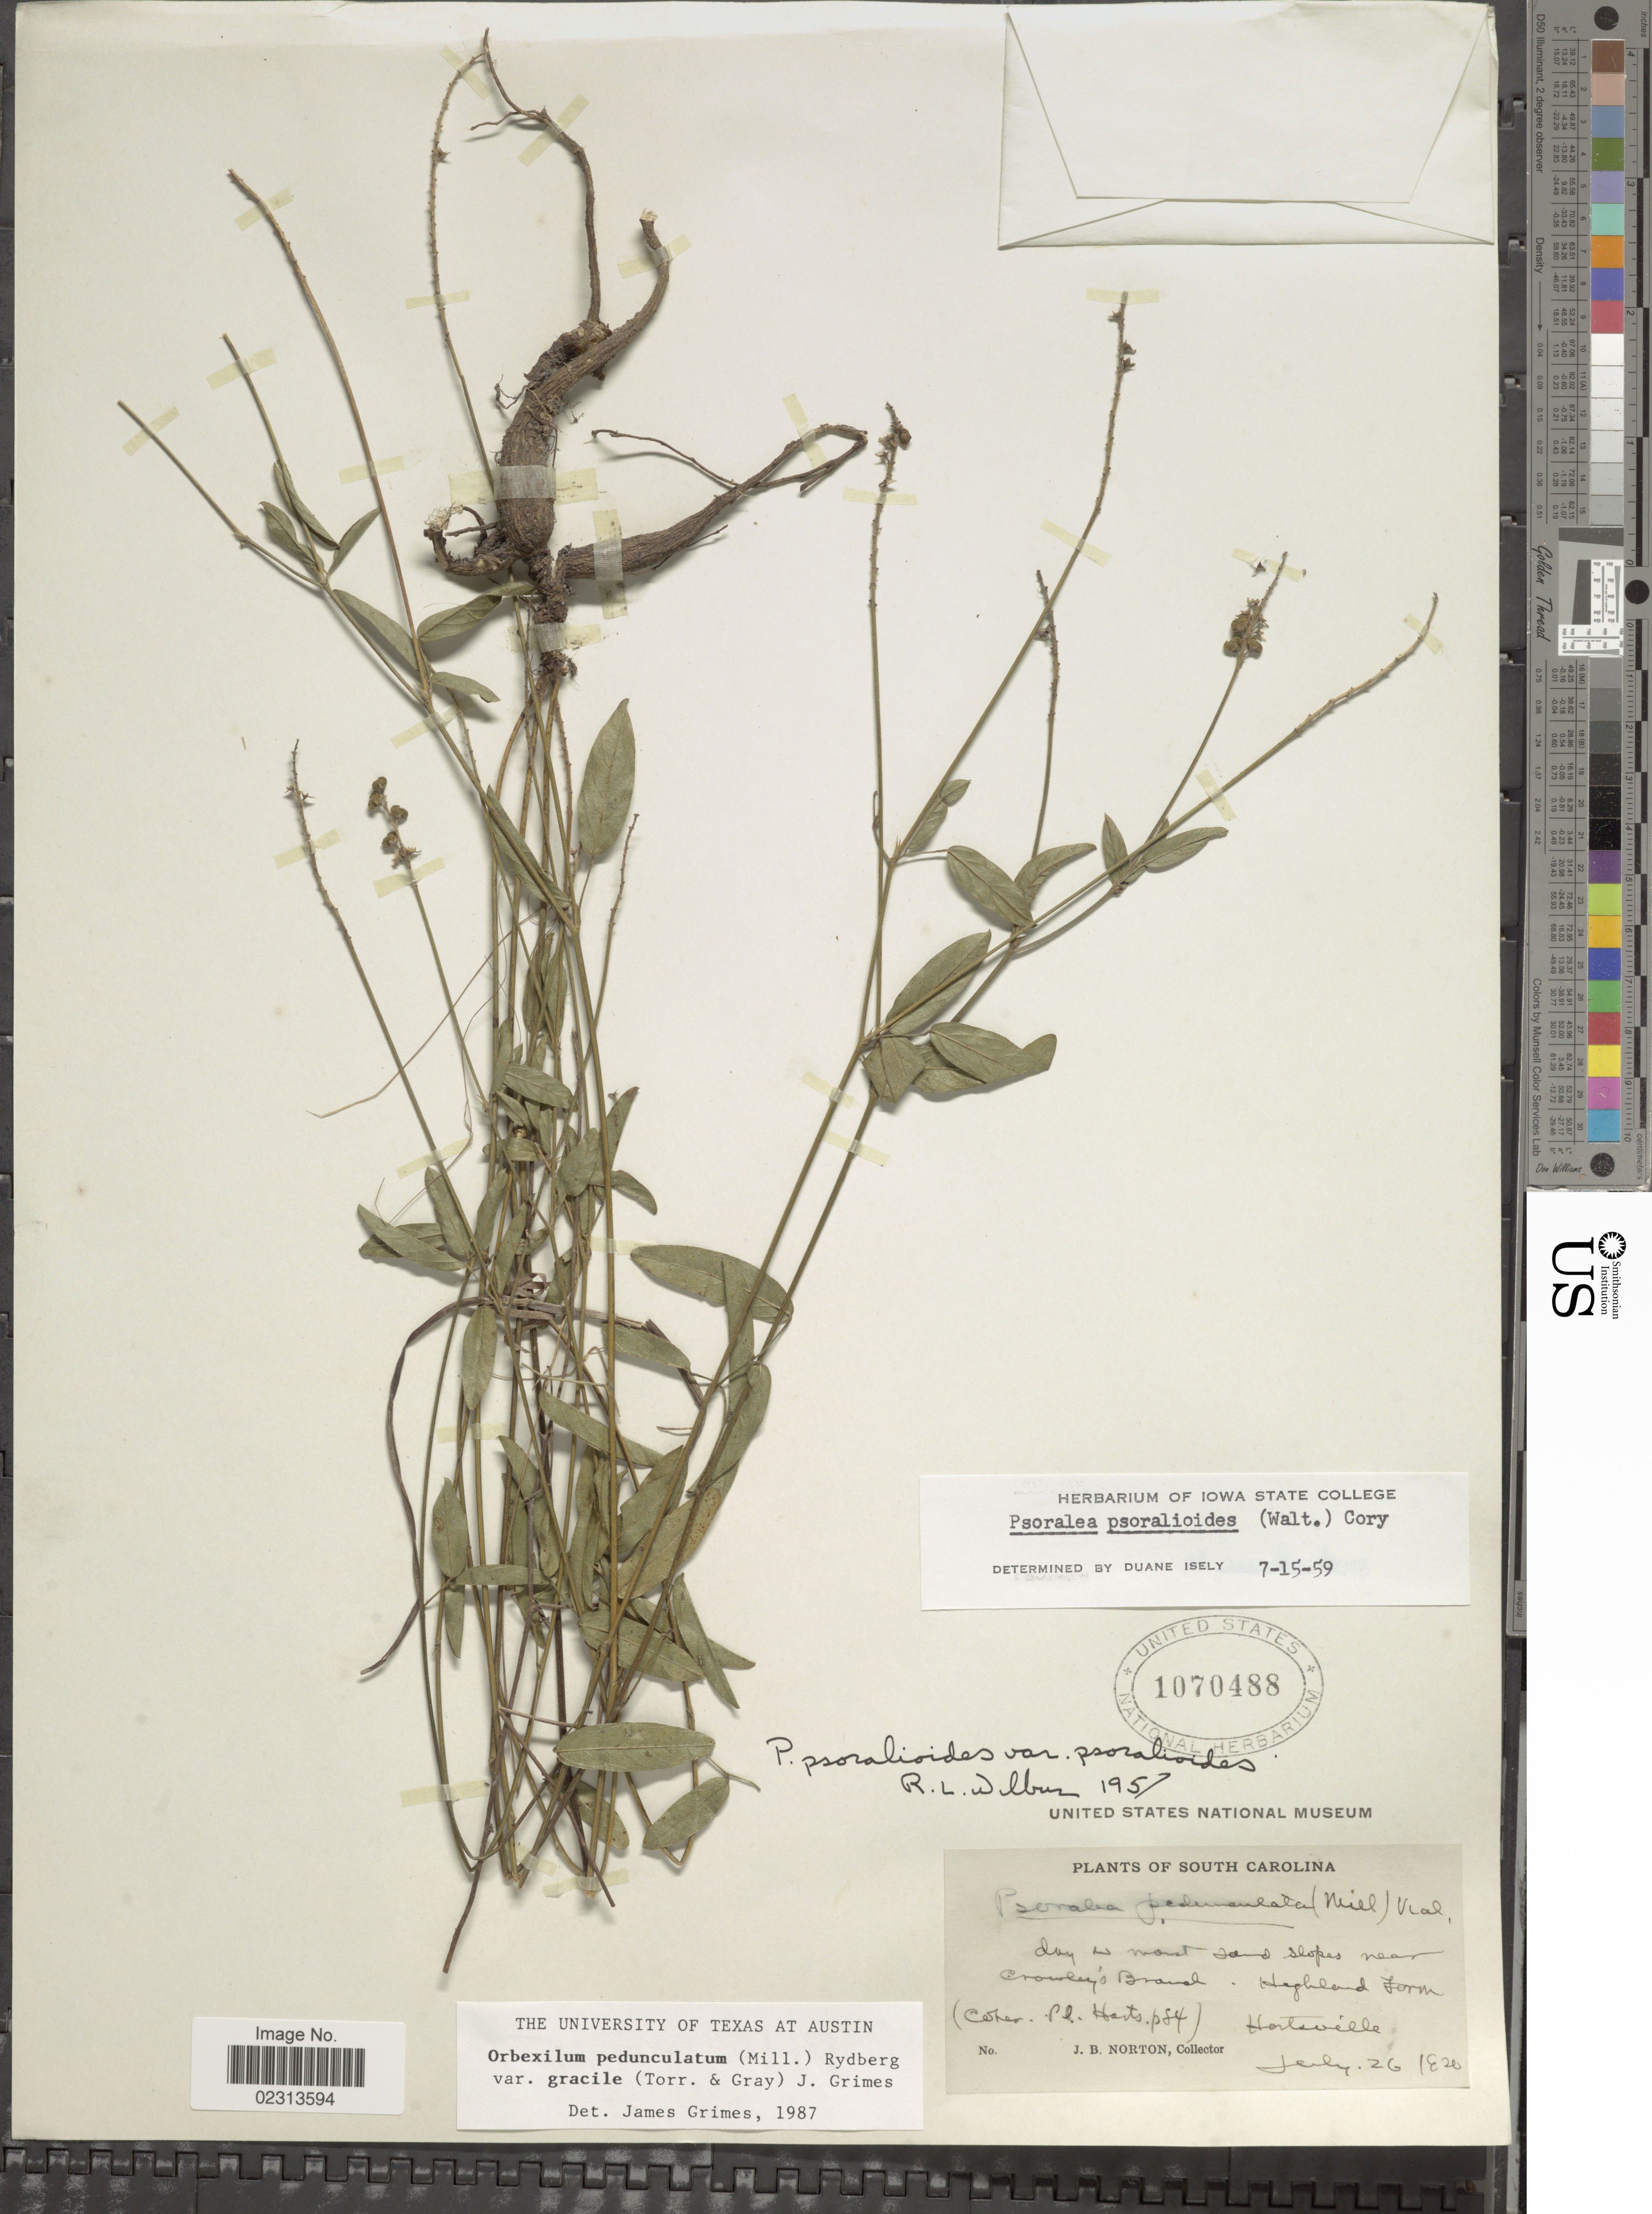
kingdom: Plantae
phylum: Tracheophyta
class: Magnoliopsida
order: Fabales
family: Fabaceae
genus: Orbexilum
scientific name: Orbexilum pedunculatum var. gracile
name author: (Torr. & A. Gray) J.W. Grimes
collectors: J. B. Norton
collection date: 1820-07-26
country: United States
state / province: South Carolina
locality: Hortsville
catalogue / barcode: US 1070488